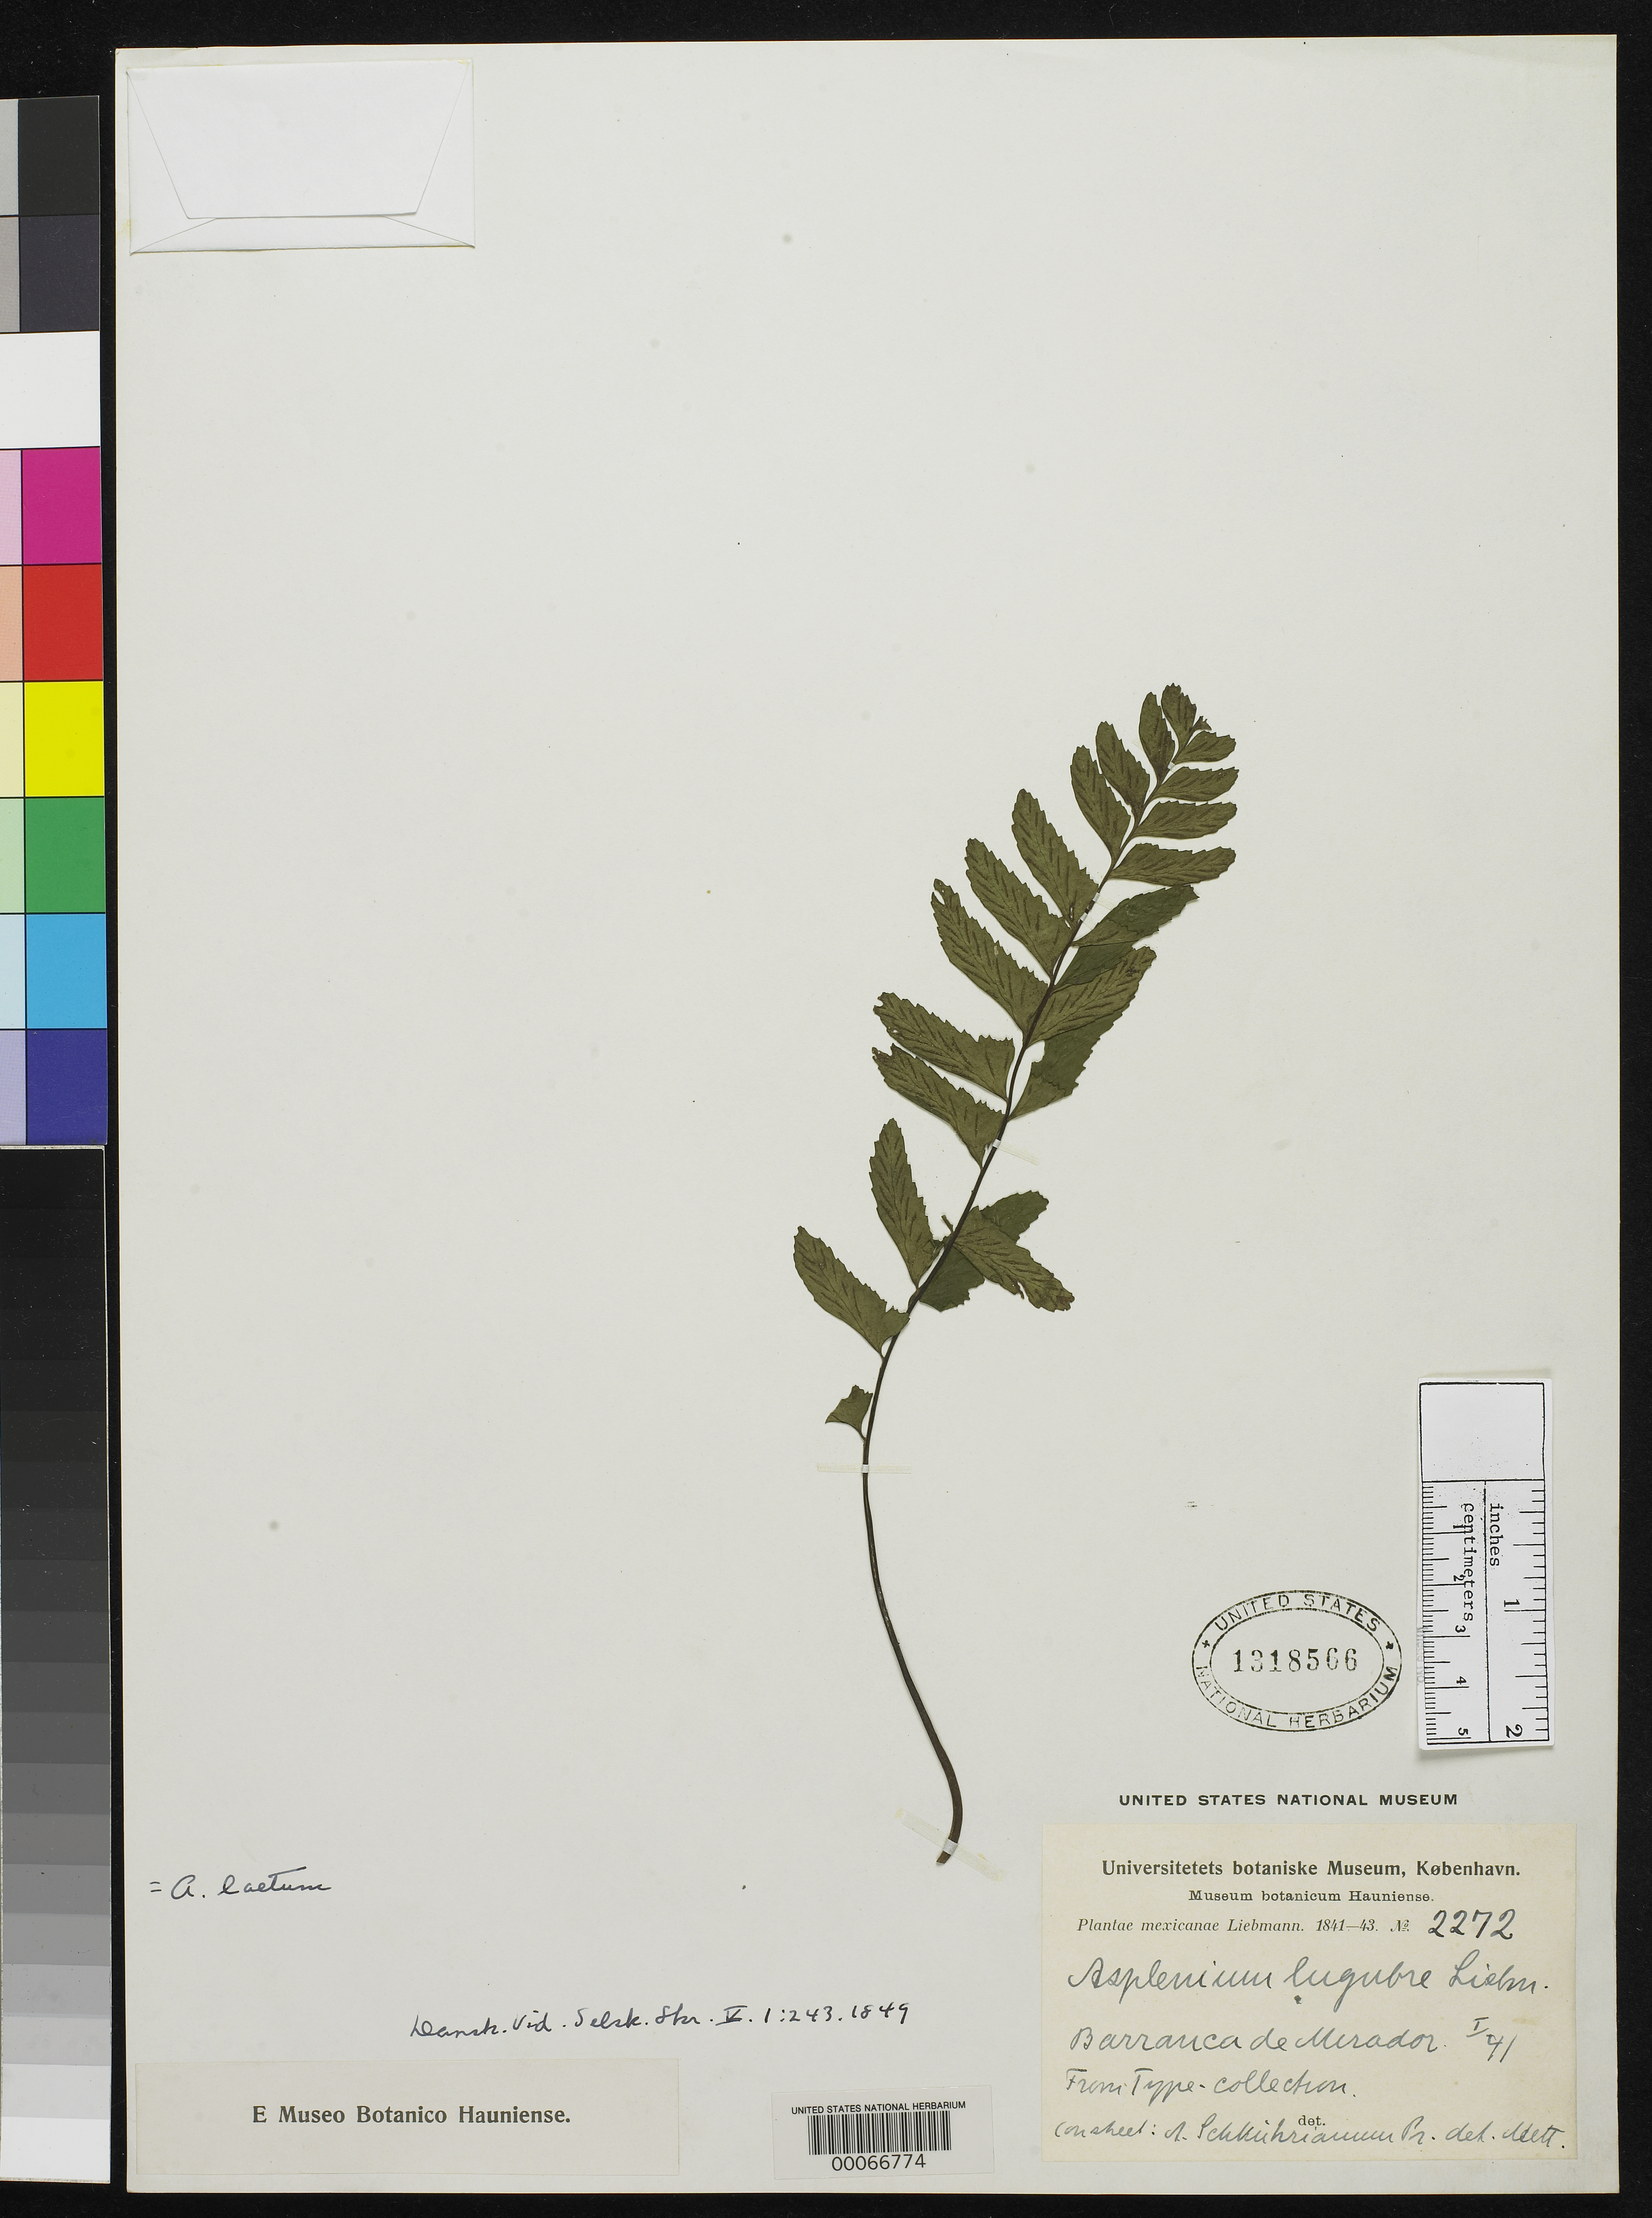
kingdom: Plantae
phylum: Tracheophyta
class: Polypodiopsida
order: Polypodiales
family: Aspleniaceae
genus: Asplenium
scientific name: Asplenium lugubre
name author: Liebm.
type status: Type Fragment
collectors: F. M. Liebmann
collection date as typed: Jan 1841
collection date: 1841-01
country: Mexico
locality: E of Monserrat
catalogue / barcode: US 1318566